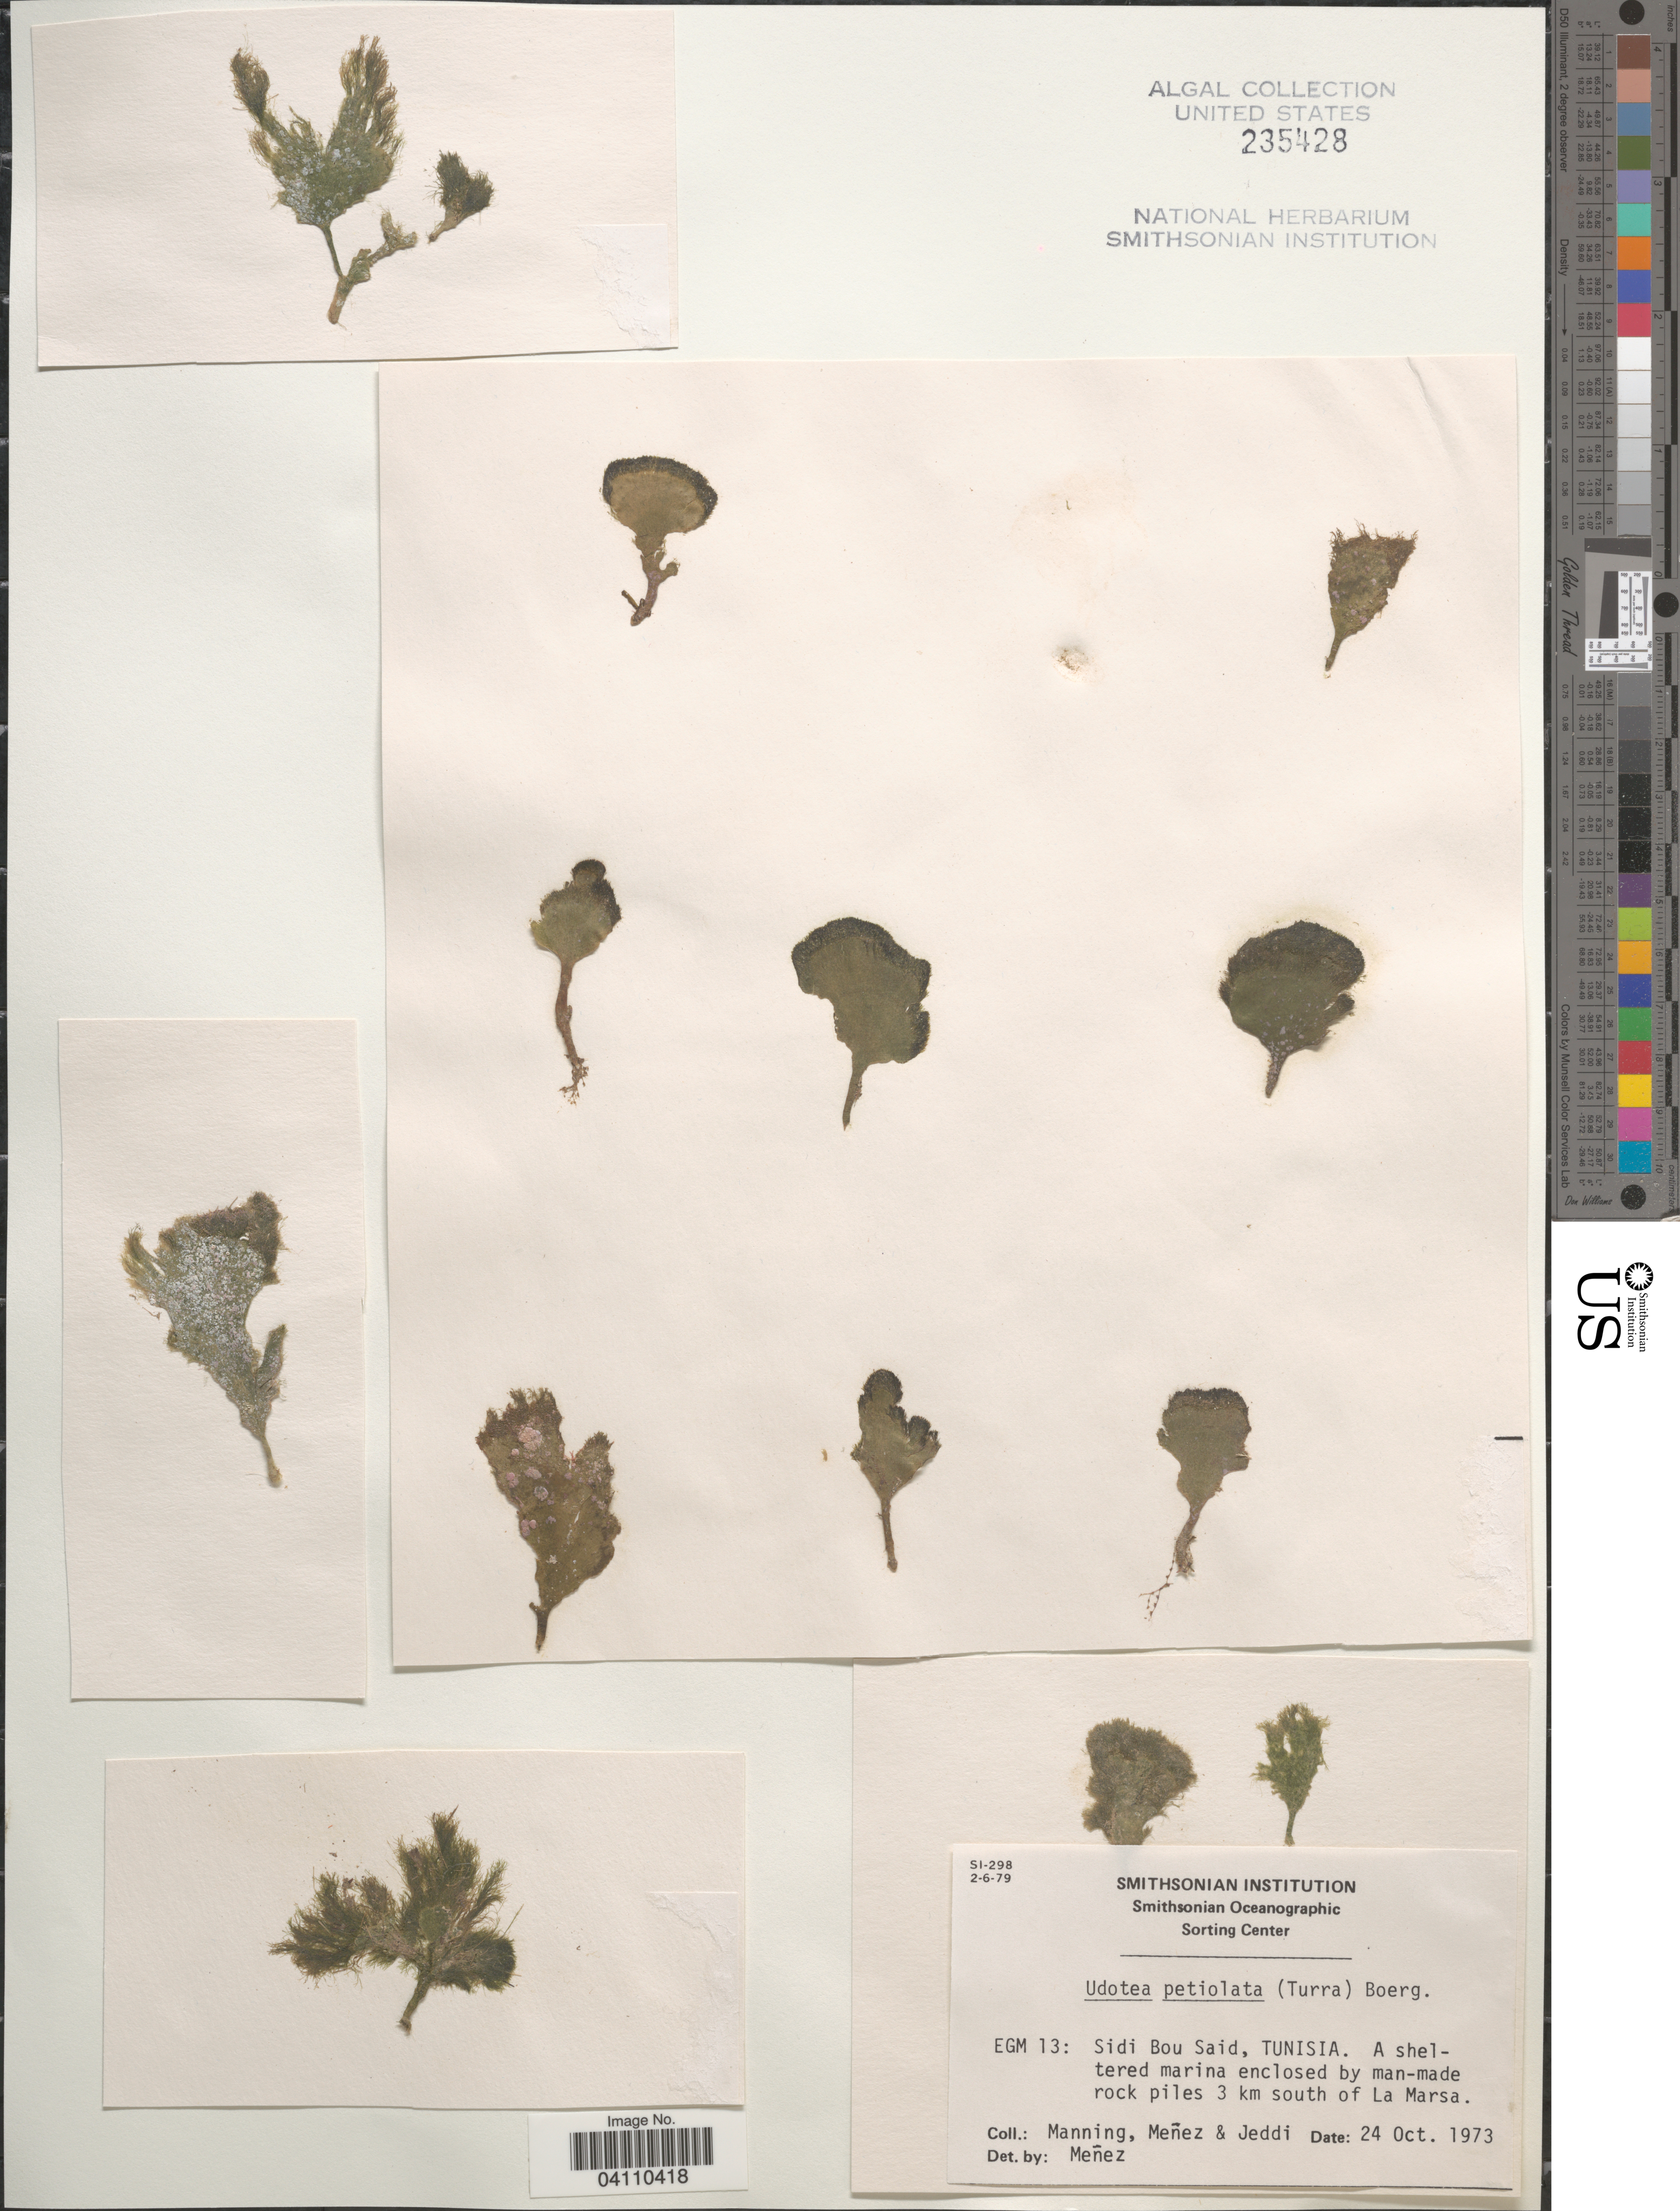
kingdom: Plantae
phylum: Chlorophyta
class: Ulvophyceae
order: Bryopsidales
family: Codiaceae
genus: Flabellia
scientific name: Flabellia petiolata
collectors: Manning, Menez & -. Jeddi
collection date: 1973-10-24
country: Tunisia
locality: EGM 13: Sidi Bou Said, Tunisia. A sheltered marina enclosed by man-made rock piles 3 km south of La Marsa.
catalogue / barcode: US 235428